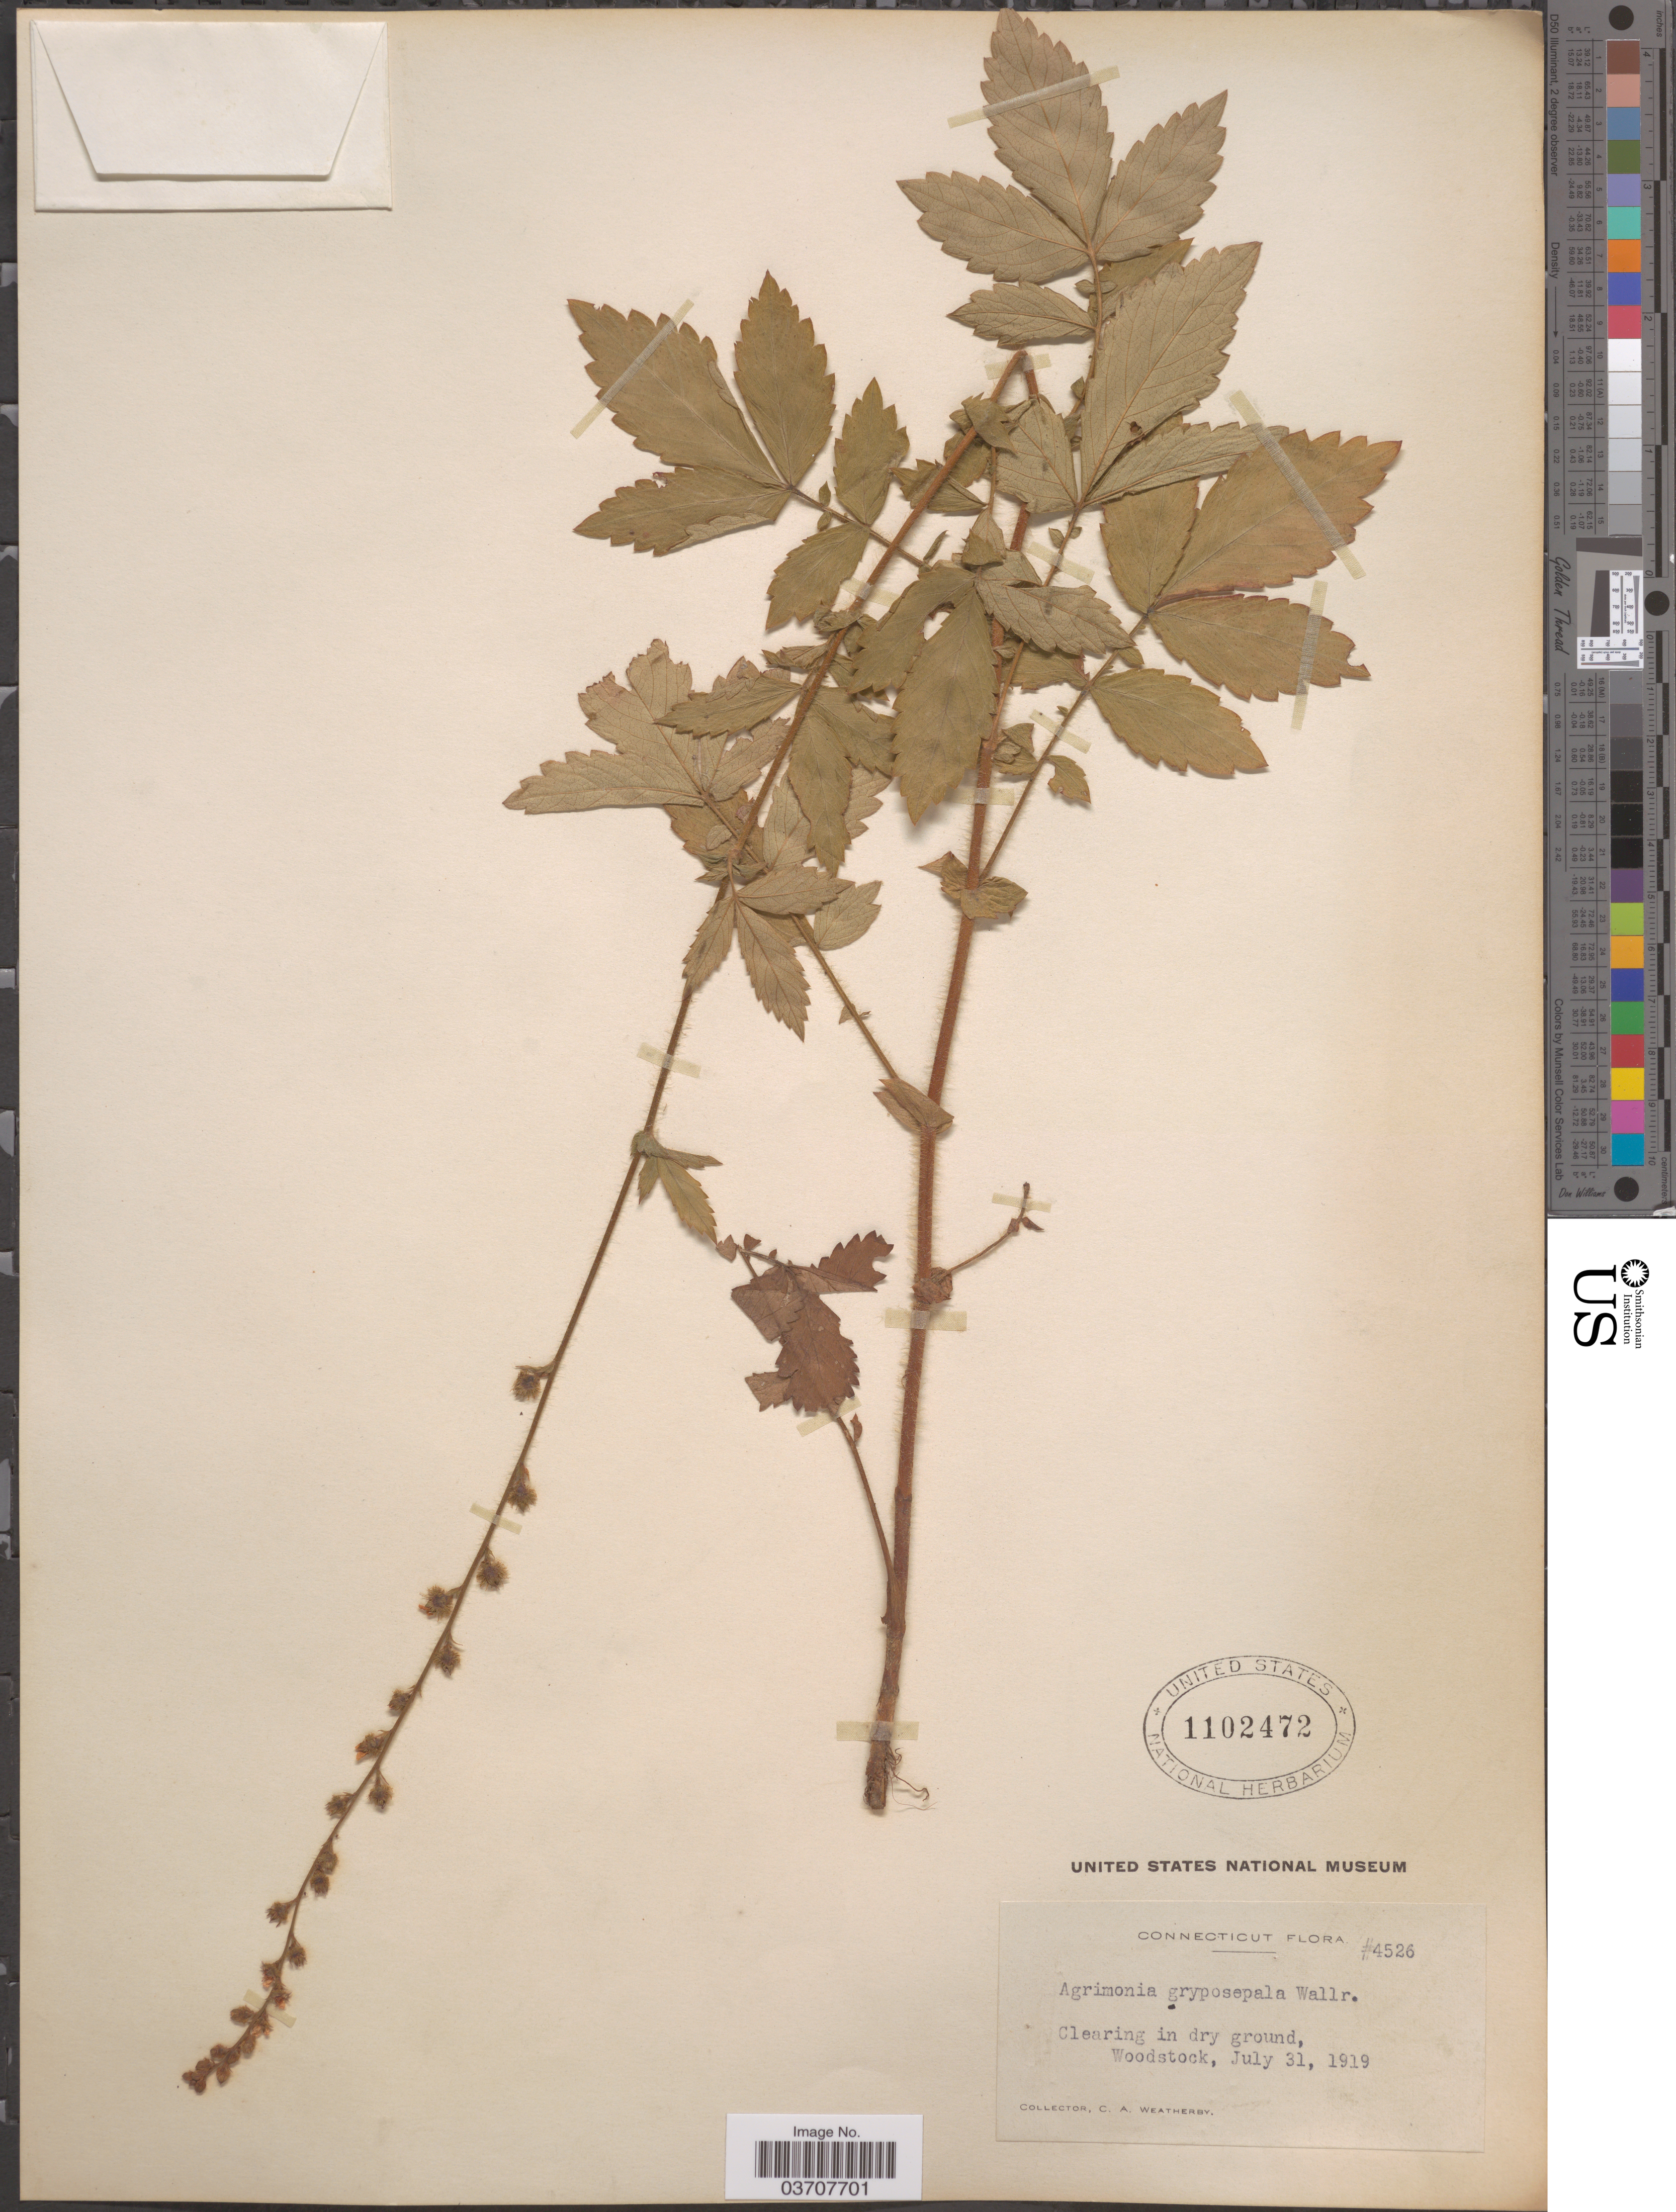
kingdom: Plantae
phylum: Tracheophyta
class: Magnoliopsida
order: Rosales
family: Rosaceae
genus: Agrimonia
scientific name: Agrimonia gryposepala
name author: Wallr.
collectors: C. A. Weatherby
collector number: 4526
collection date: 1919-07-31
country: United States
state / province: Connecticut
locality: Woodstock.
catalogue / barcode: US 1102472